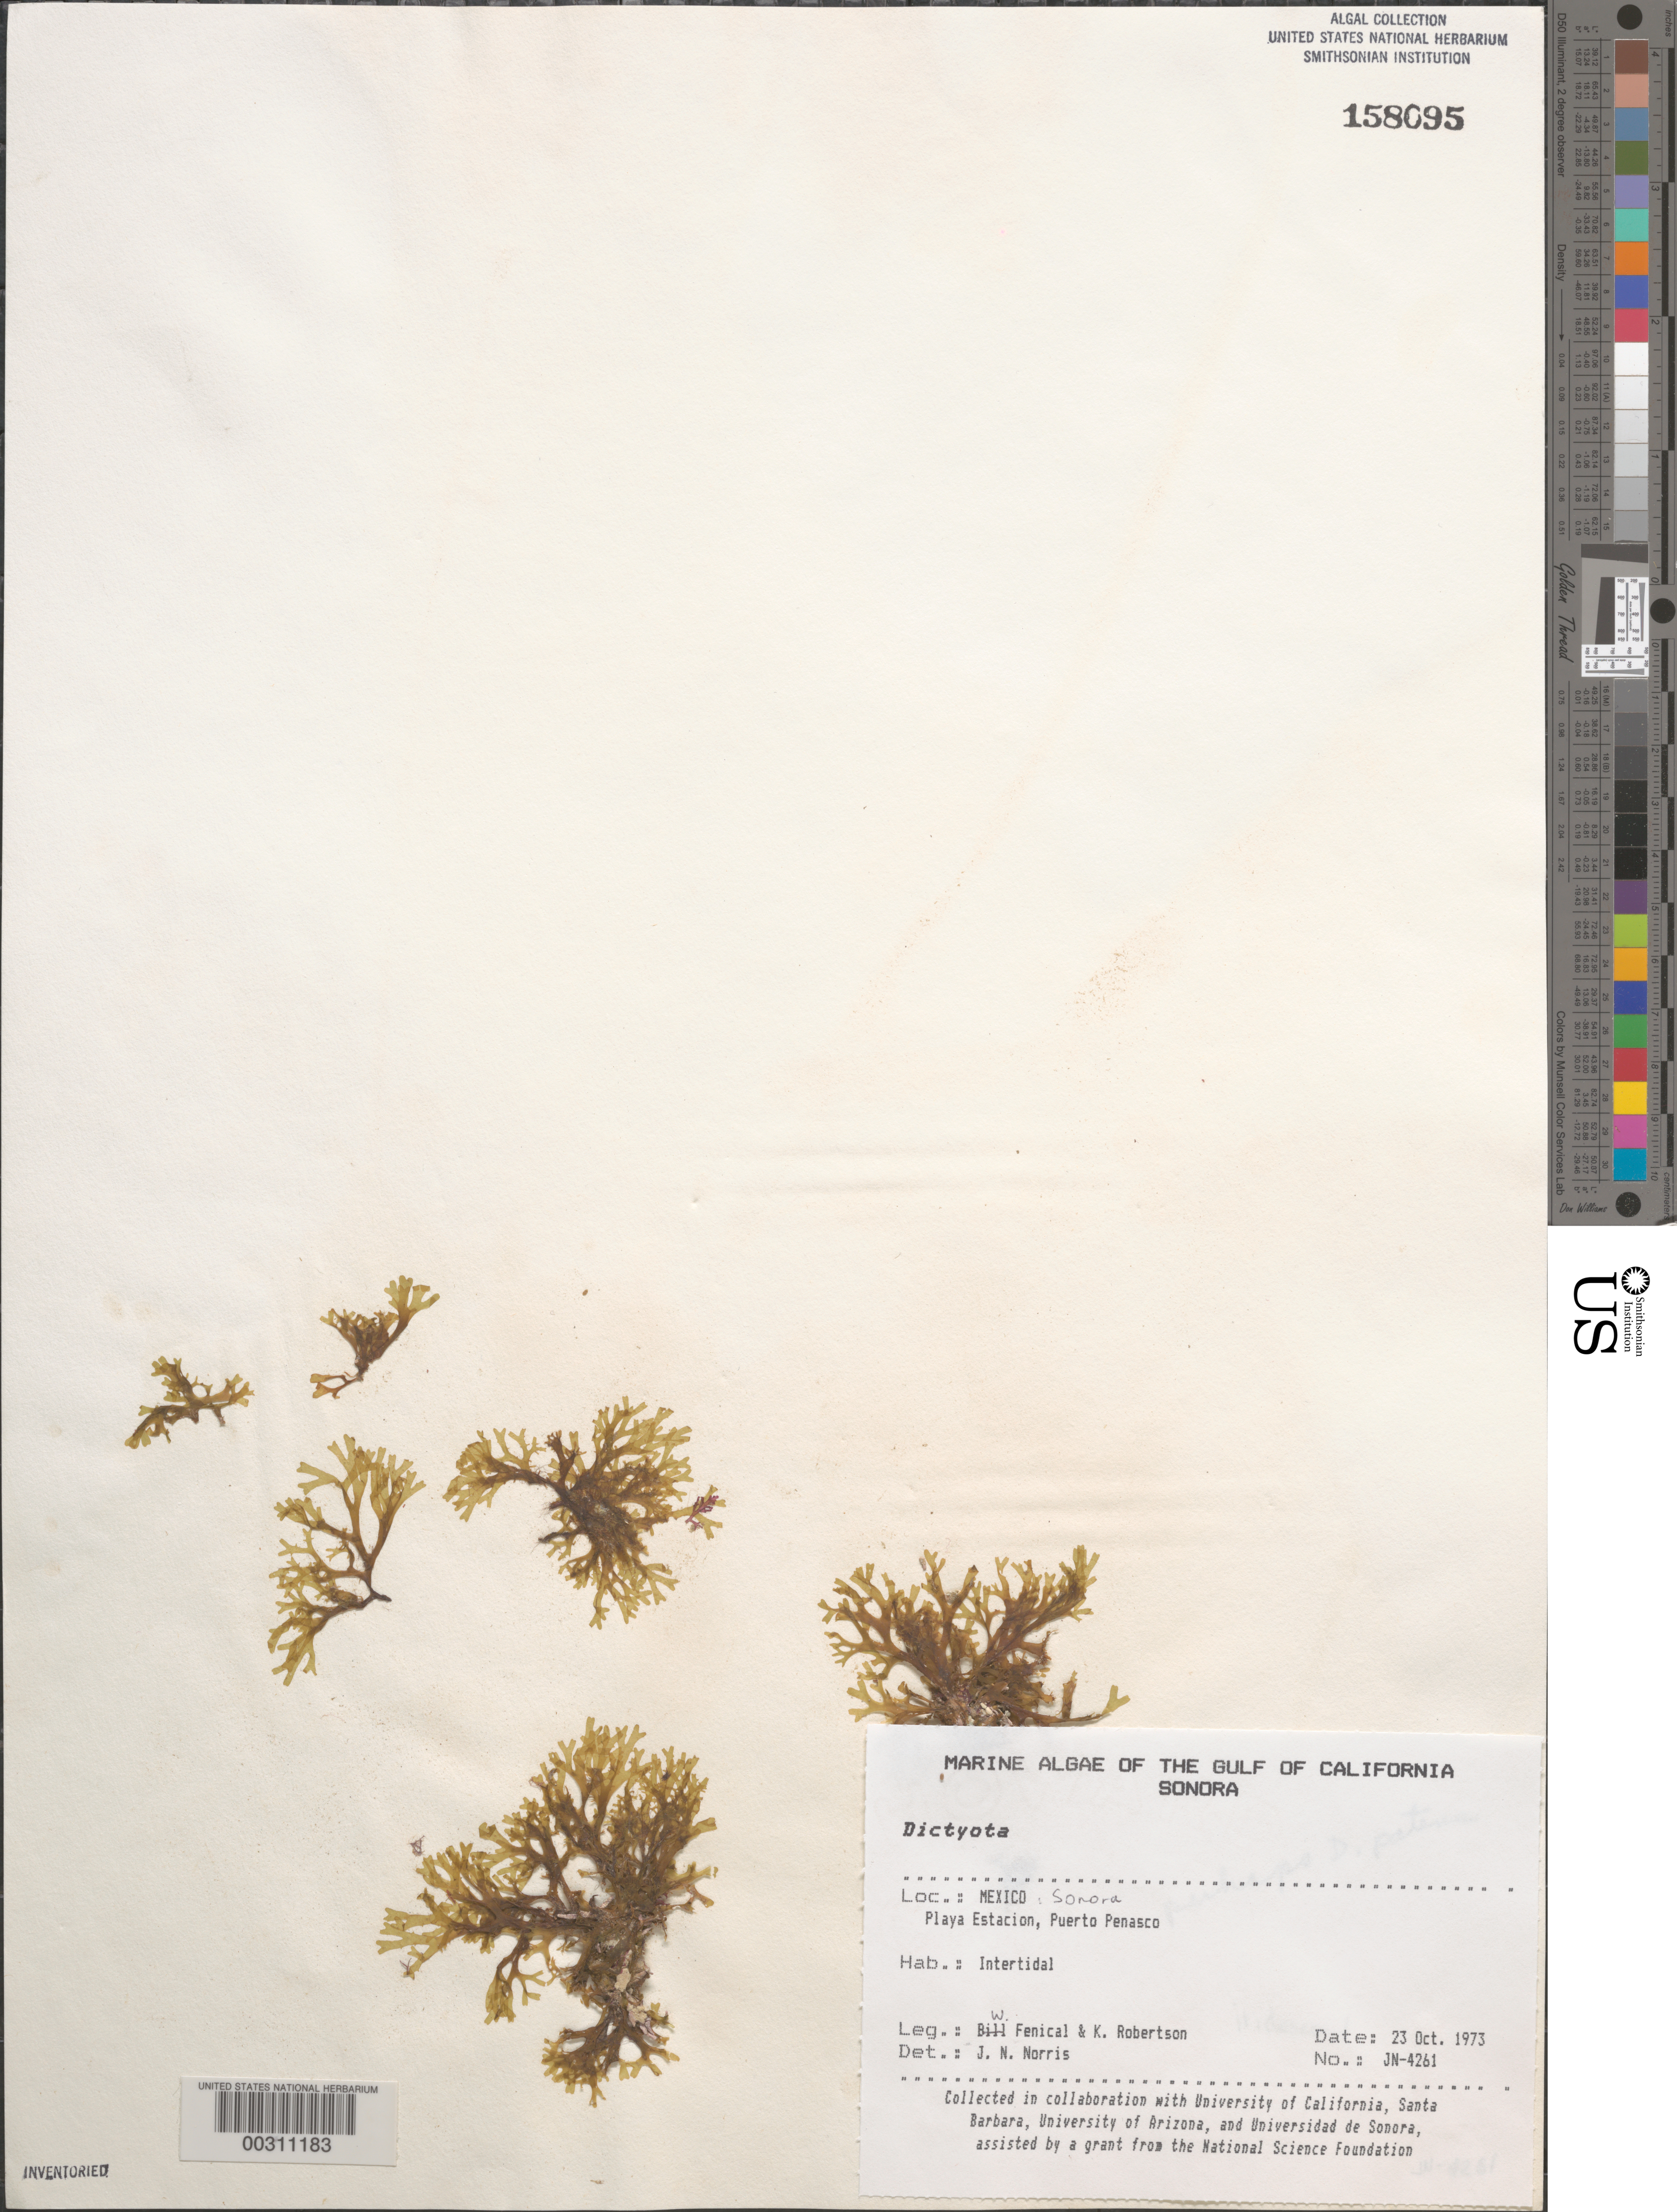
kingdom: Chromista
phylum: Ochrophyta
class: Phaeophyceae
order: Dictyotales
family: Dictyotaceae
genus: Dictyota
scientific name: Dictyota sp.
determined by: Norris, James N.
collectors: W. Fenical & K. Robertson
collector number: Jn-4261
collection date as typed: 23 Oct 1973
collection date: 1973-10-23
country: Mexico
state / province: Sonora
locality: Playa Estacion, Puerto Penasco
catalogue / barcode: US 158095